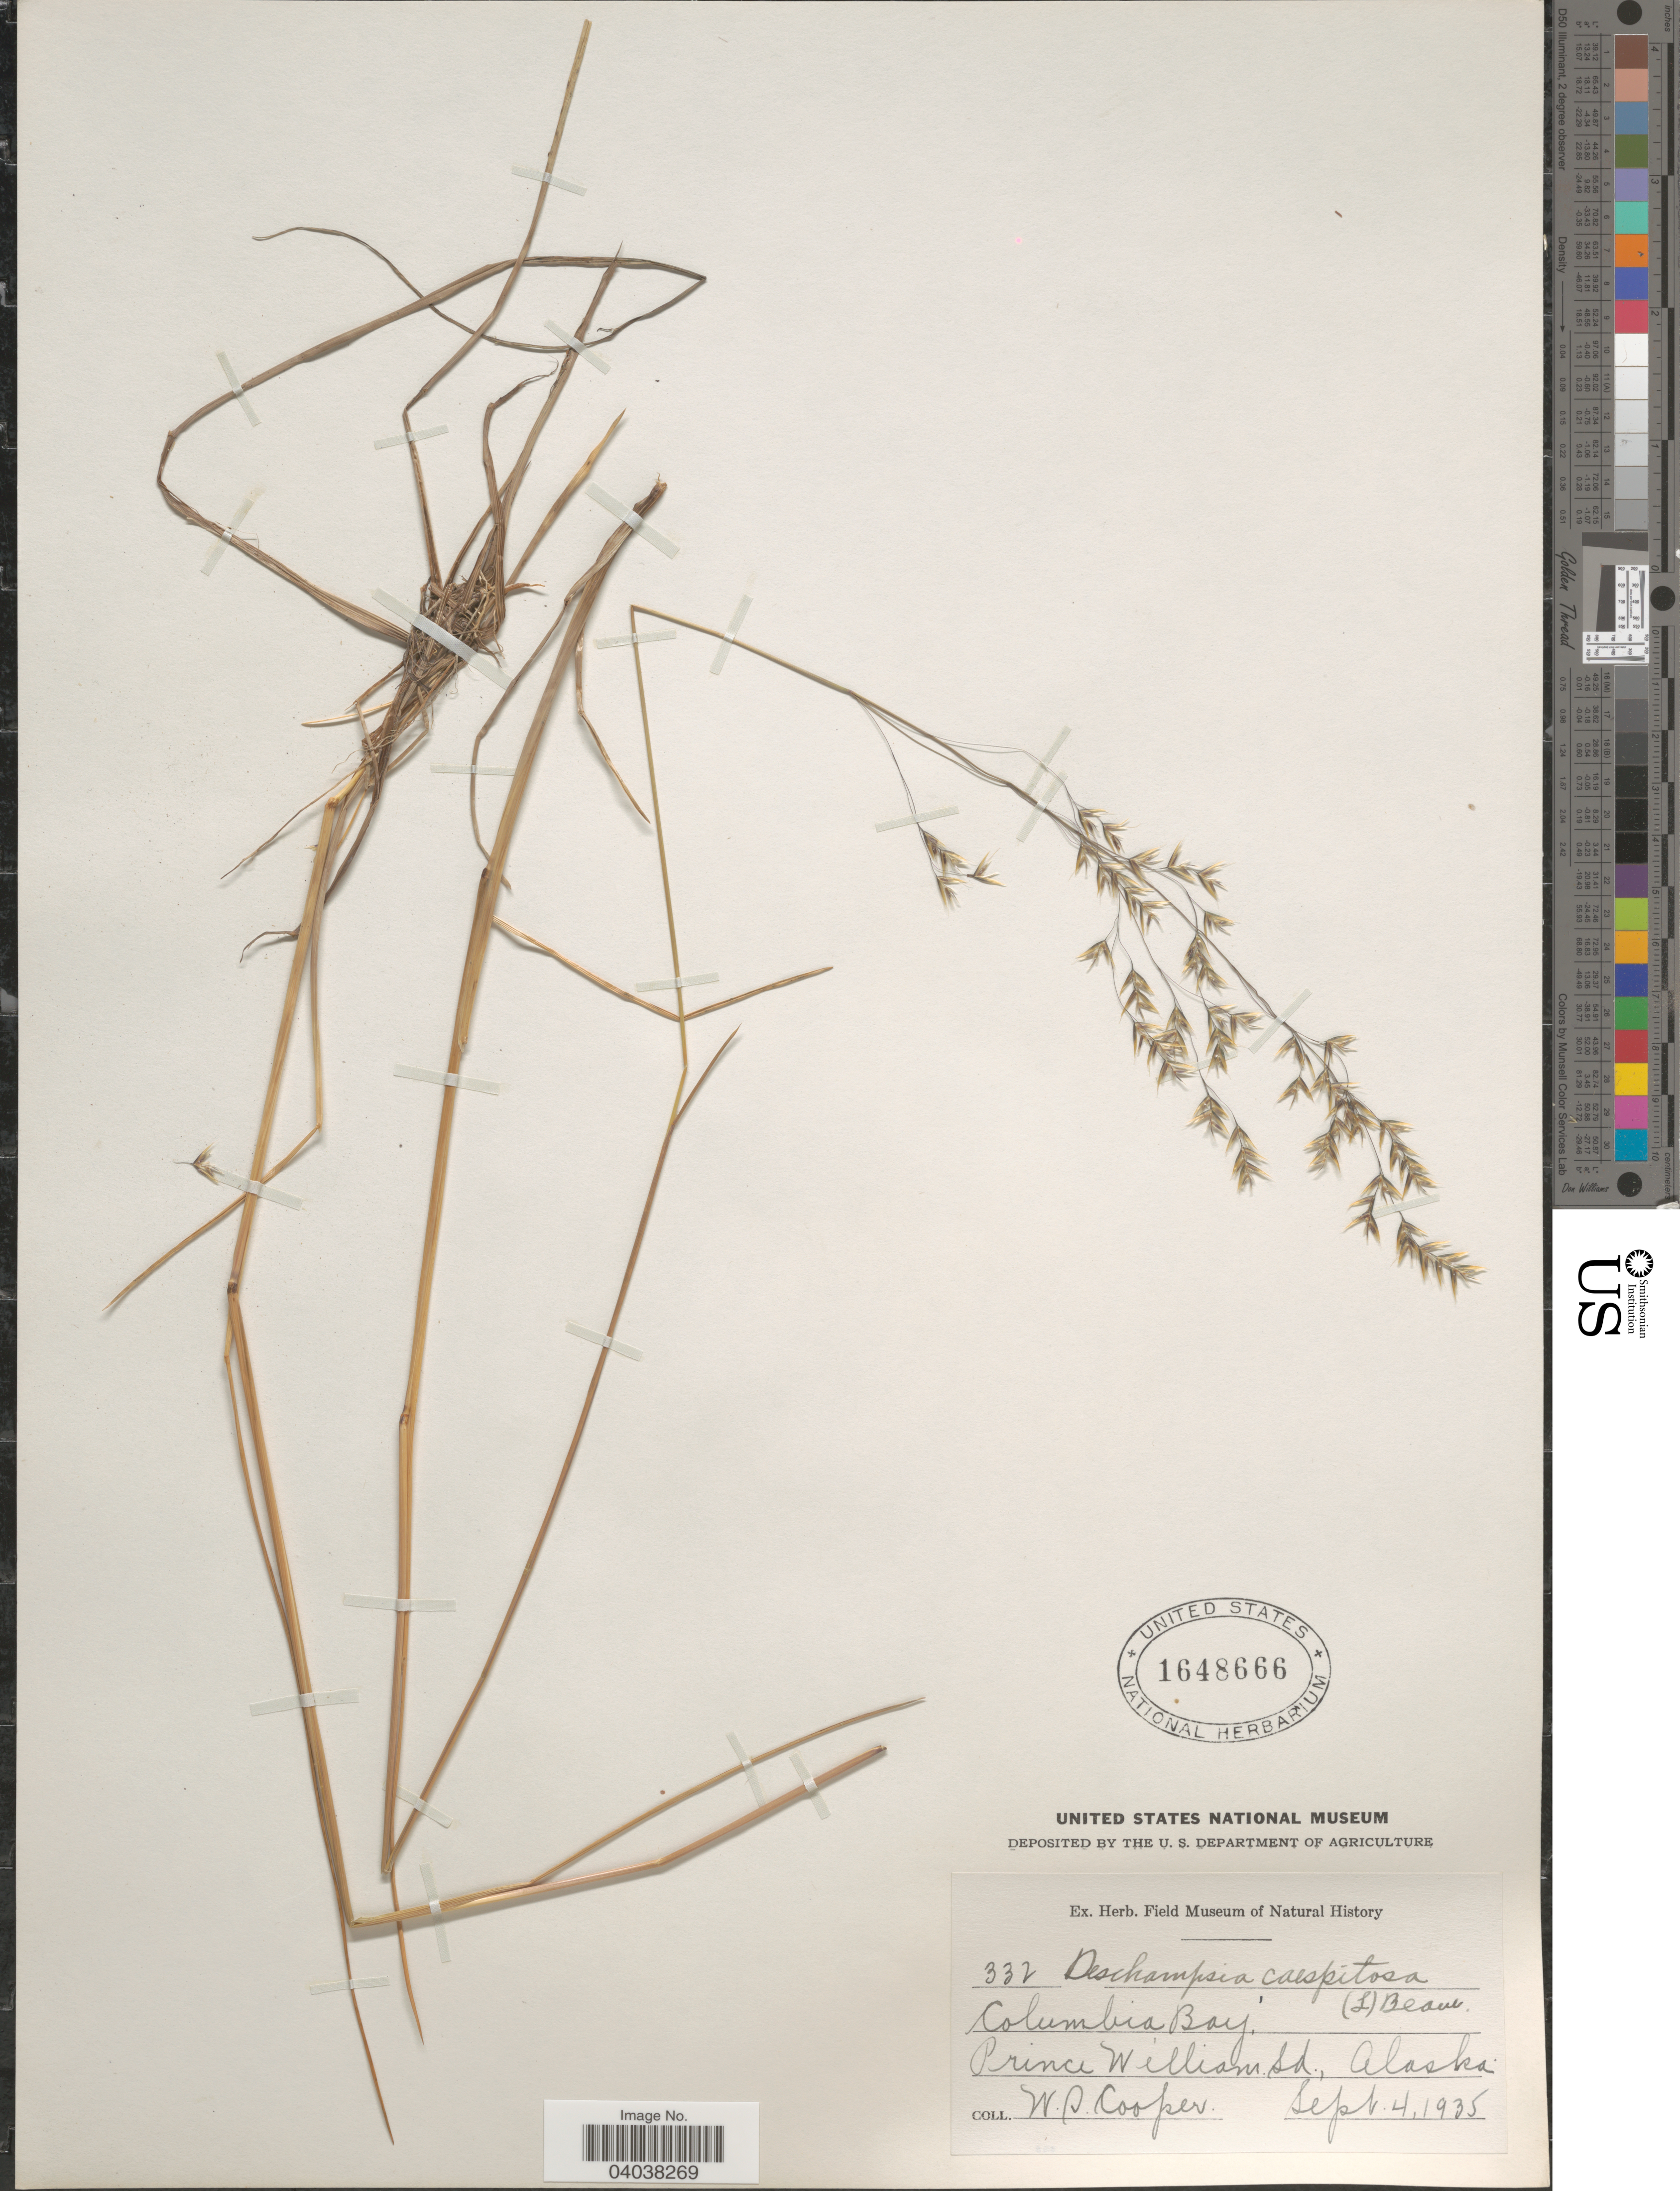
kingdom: Plantae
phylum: Tracheophyta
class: Liliopsida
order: Poales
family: Poaceae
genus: Deschampsia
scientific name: Deschampsia cespitosa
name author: (L.) P. Beauv.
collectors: W. Cooper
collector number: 332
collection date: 1935-09-04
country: United States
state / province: Alaska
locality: Columbia Bay. Prince William Sd.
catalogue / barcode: US 1648666